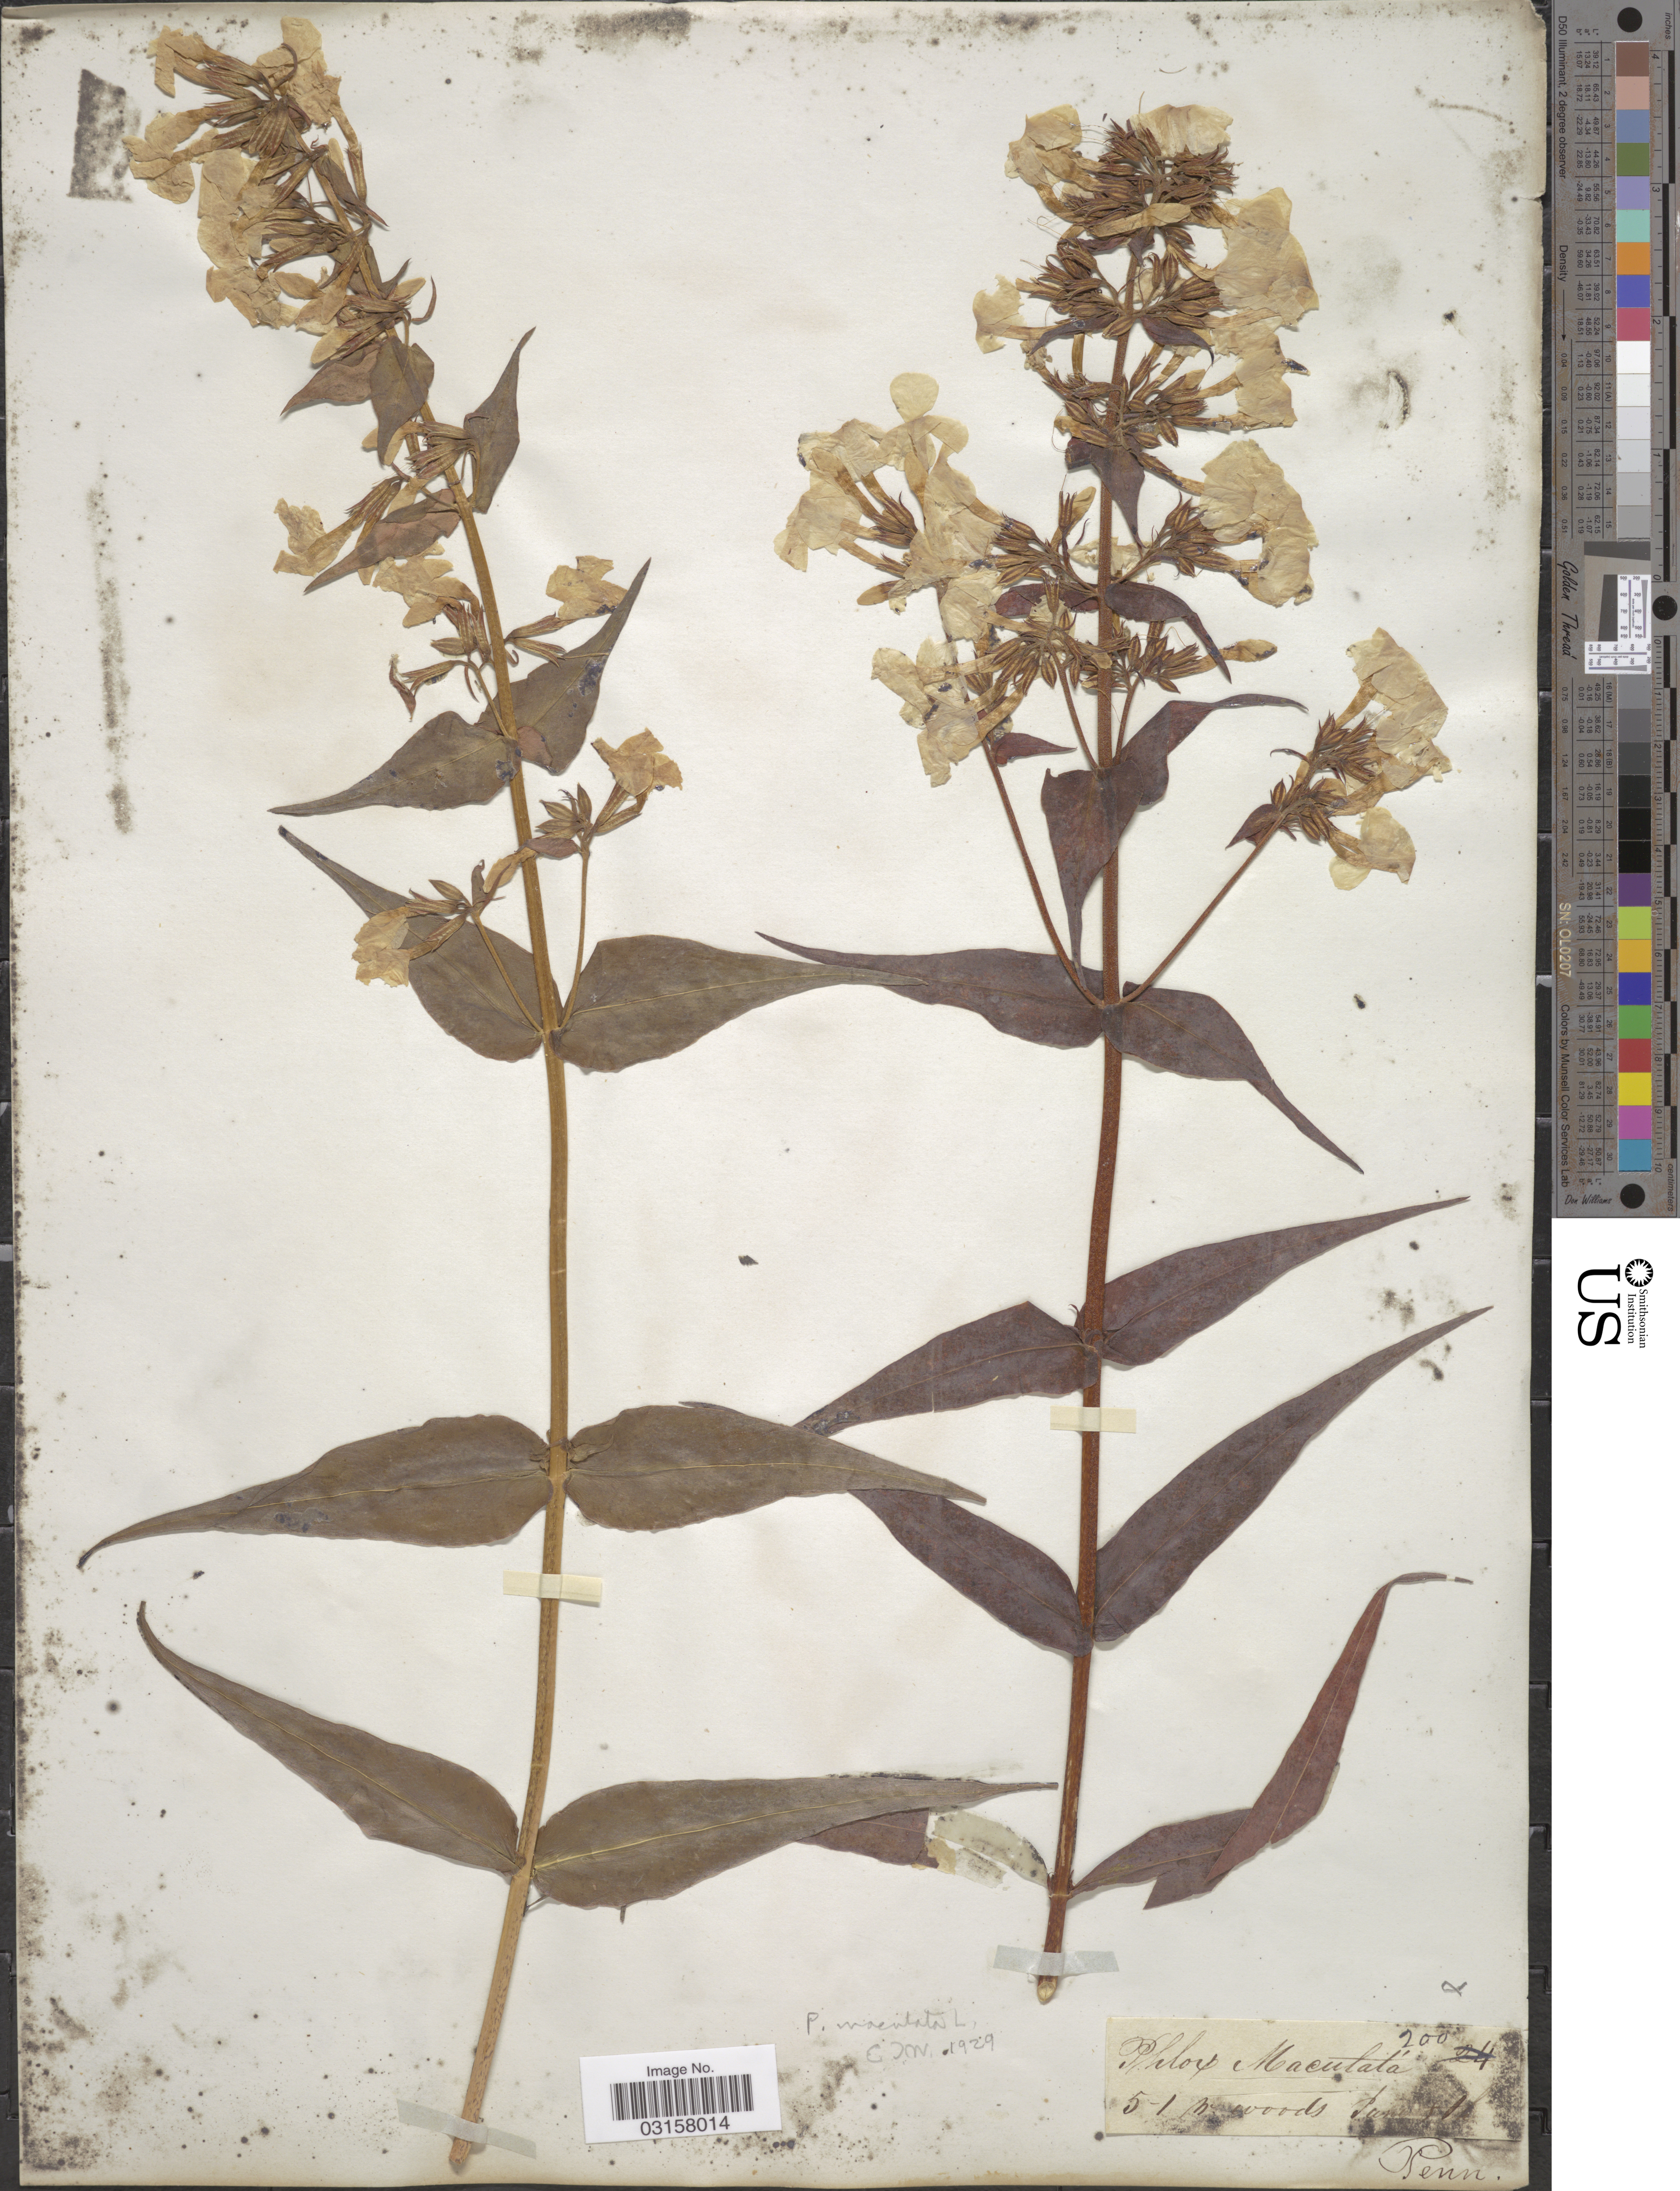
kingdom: Plantae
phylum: Tracheophyta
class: Magnoliopsida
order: Ericales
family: Polemoniaceae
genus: Phlox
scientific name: Phlox maculata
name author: L.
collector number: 200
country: United States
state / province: Pennsylvania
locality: Pane St. [interpreted]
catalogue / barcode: US 103172